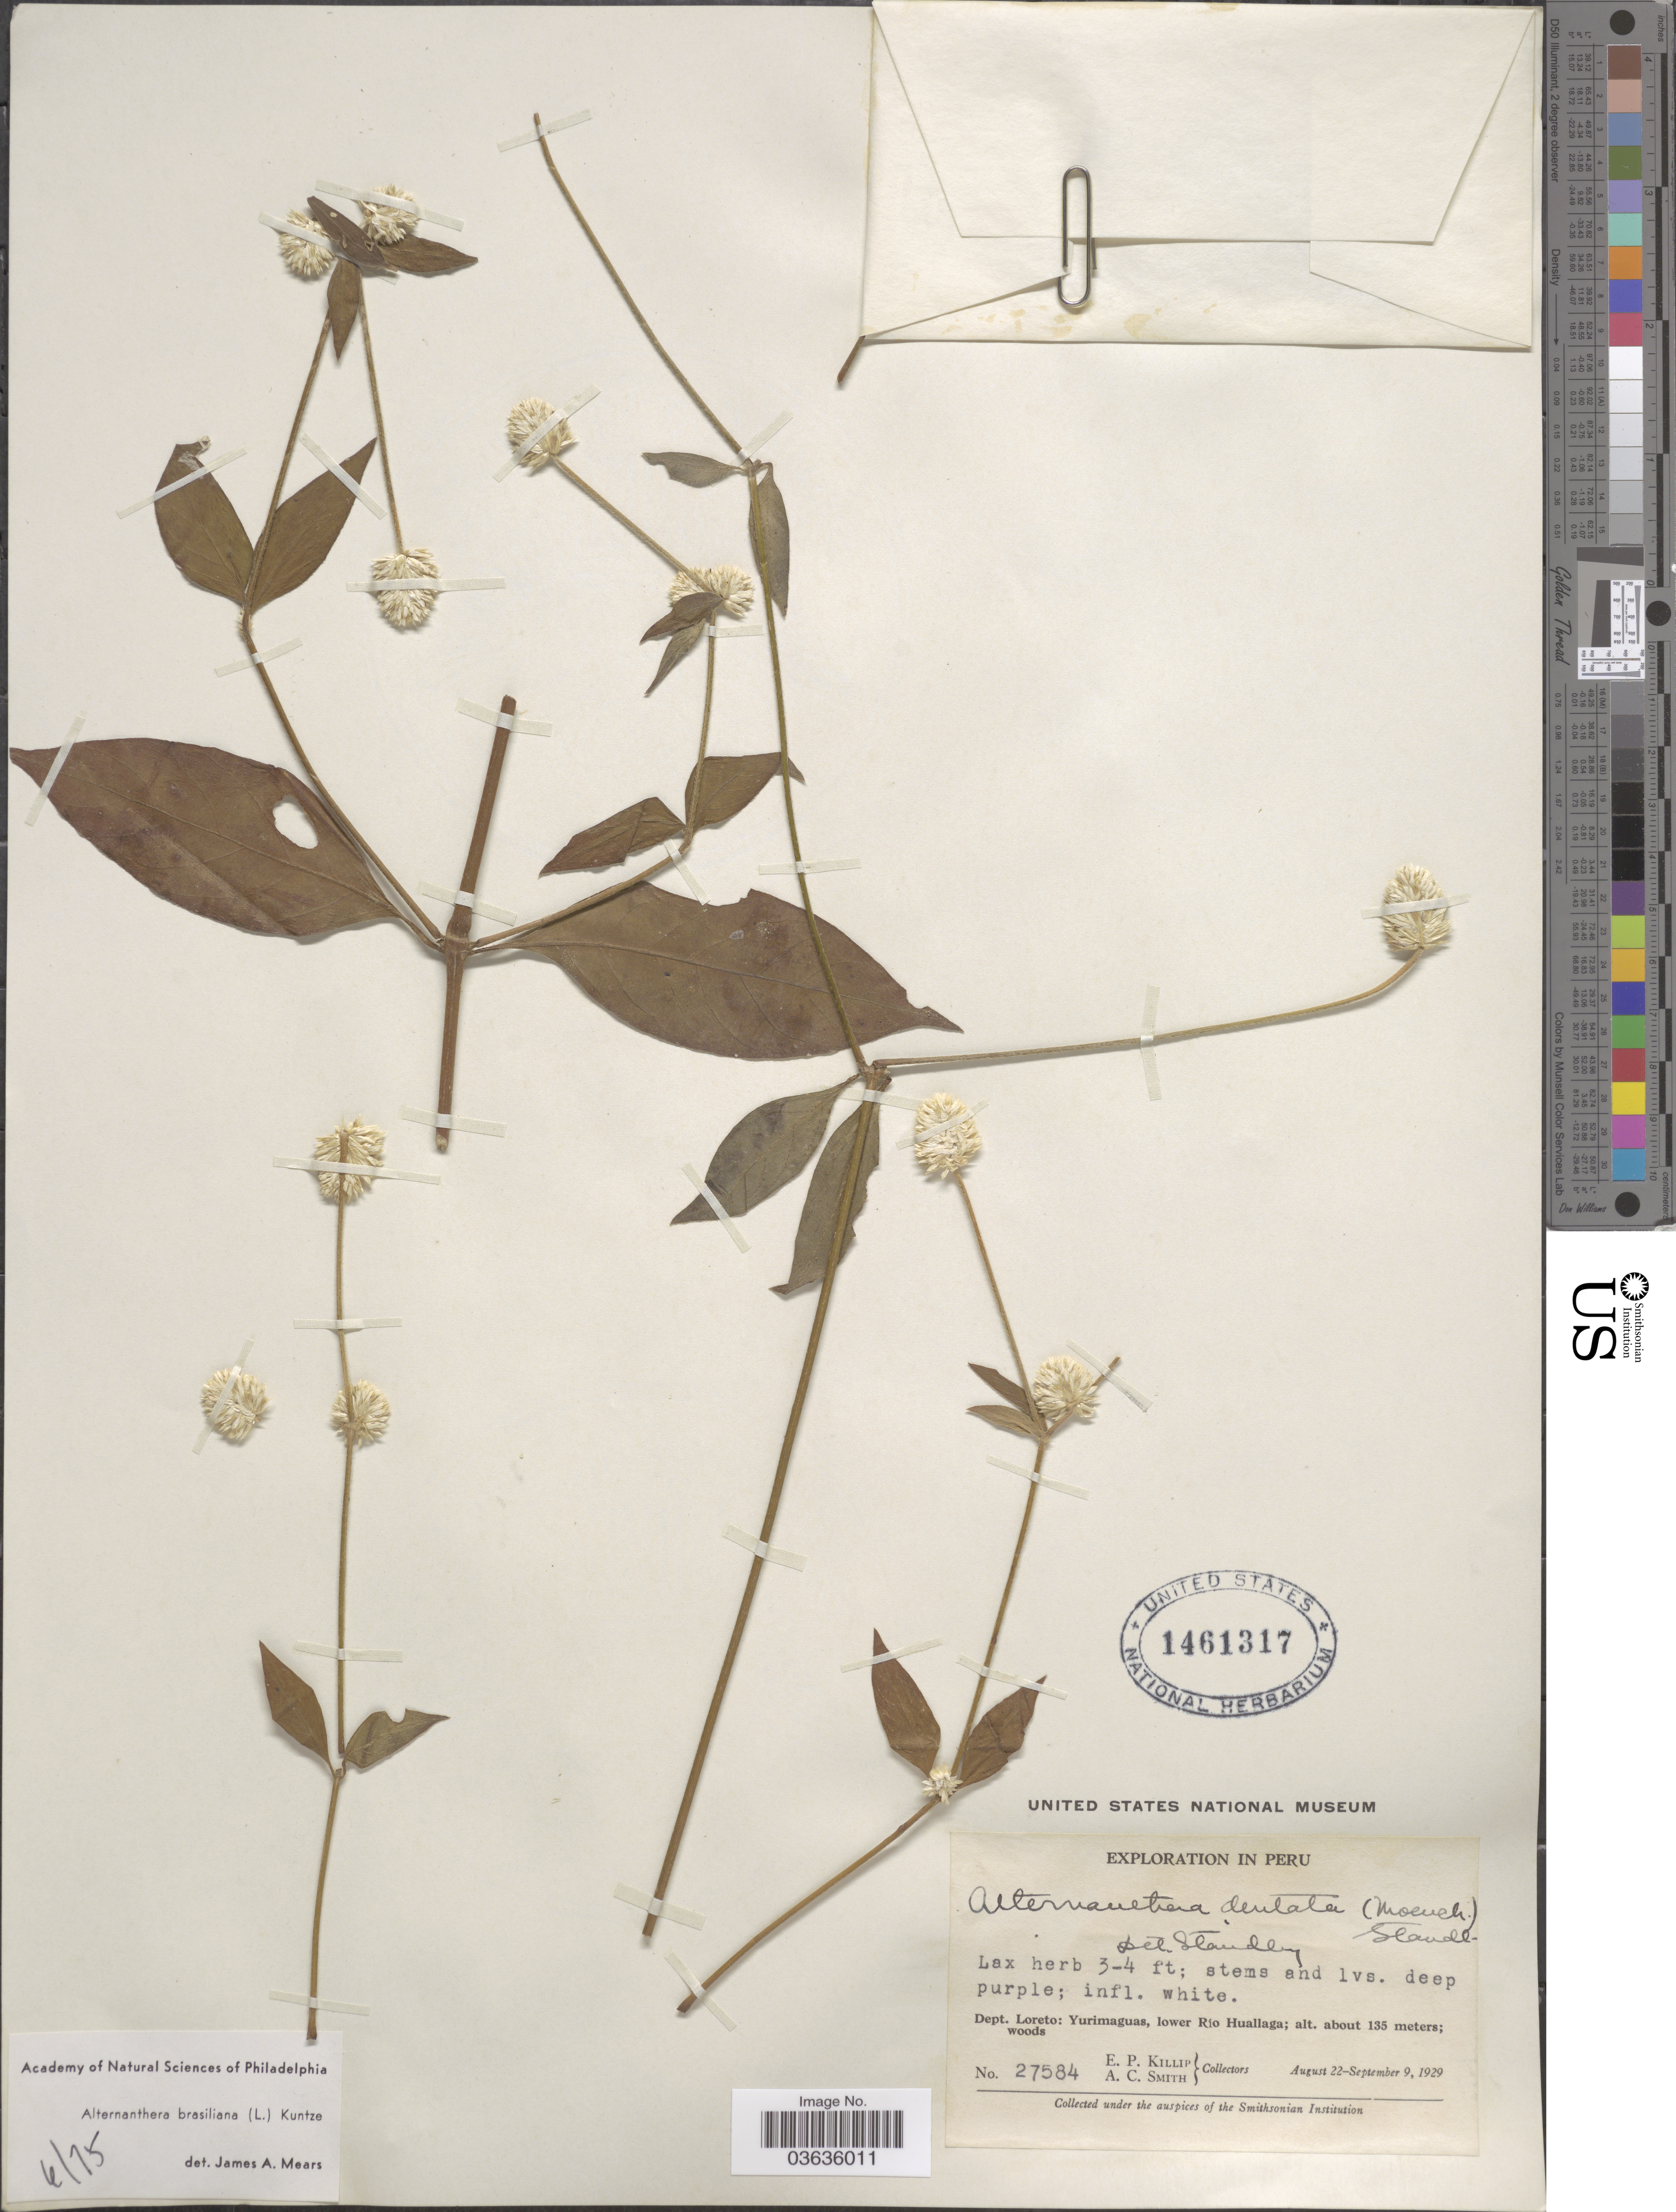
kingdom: Plantae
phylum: Tracheophyta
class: Magnoliopsida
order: Caryophyllales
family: Amaranthaceae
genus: Alternanthera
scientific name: Alternanthera brasiliana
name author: (L.) Kuntze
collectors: E. P. Killip & A. C. Smith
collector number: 27584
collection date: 1929-08-22/1929-09-09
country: Peru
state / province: Loreto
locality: Dept. Loreto: Yurimaguas, lower Río Huallaga.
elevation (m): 135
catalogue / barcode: US 1461317